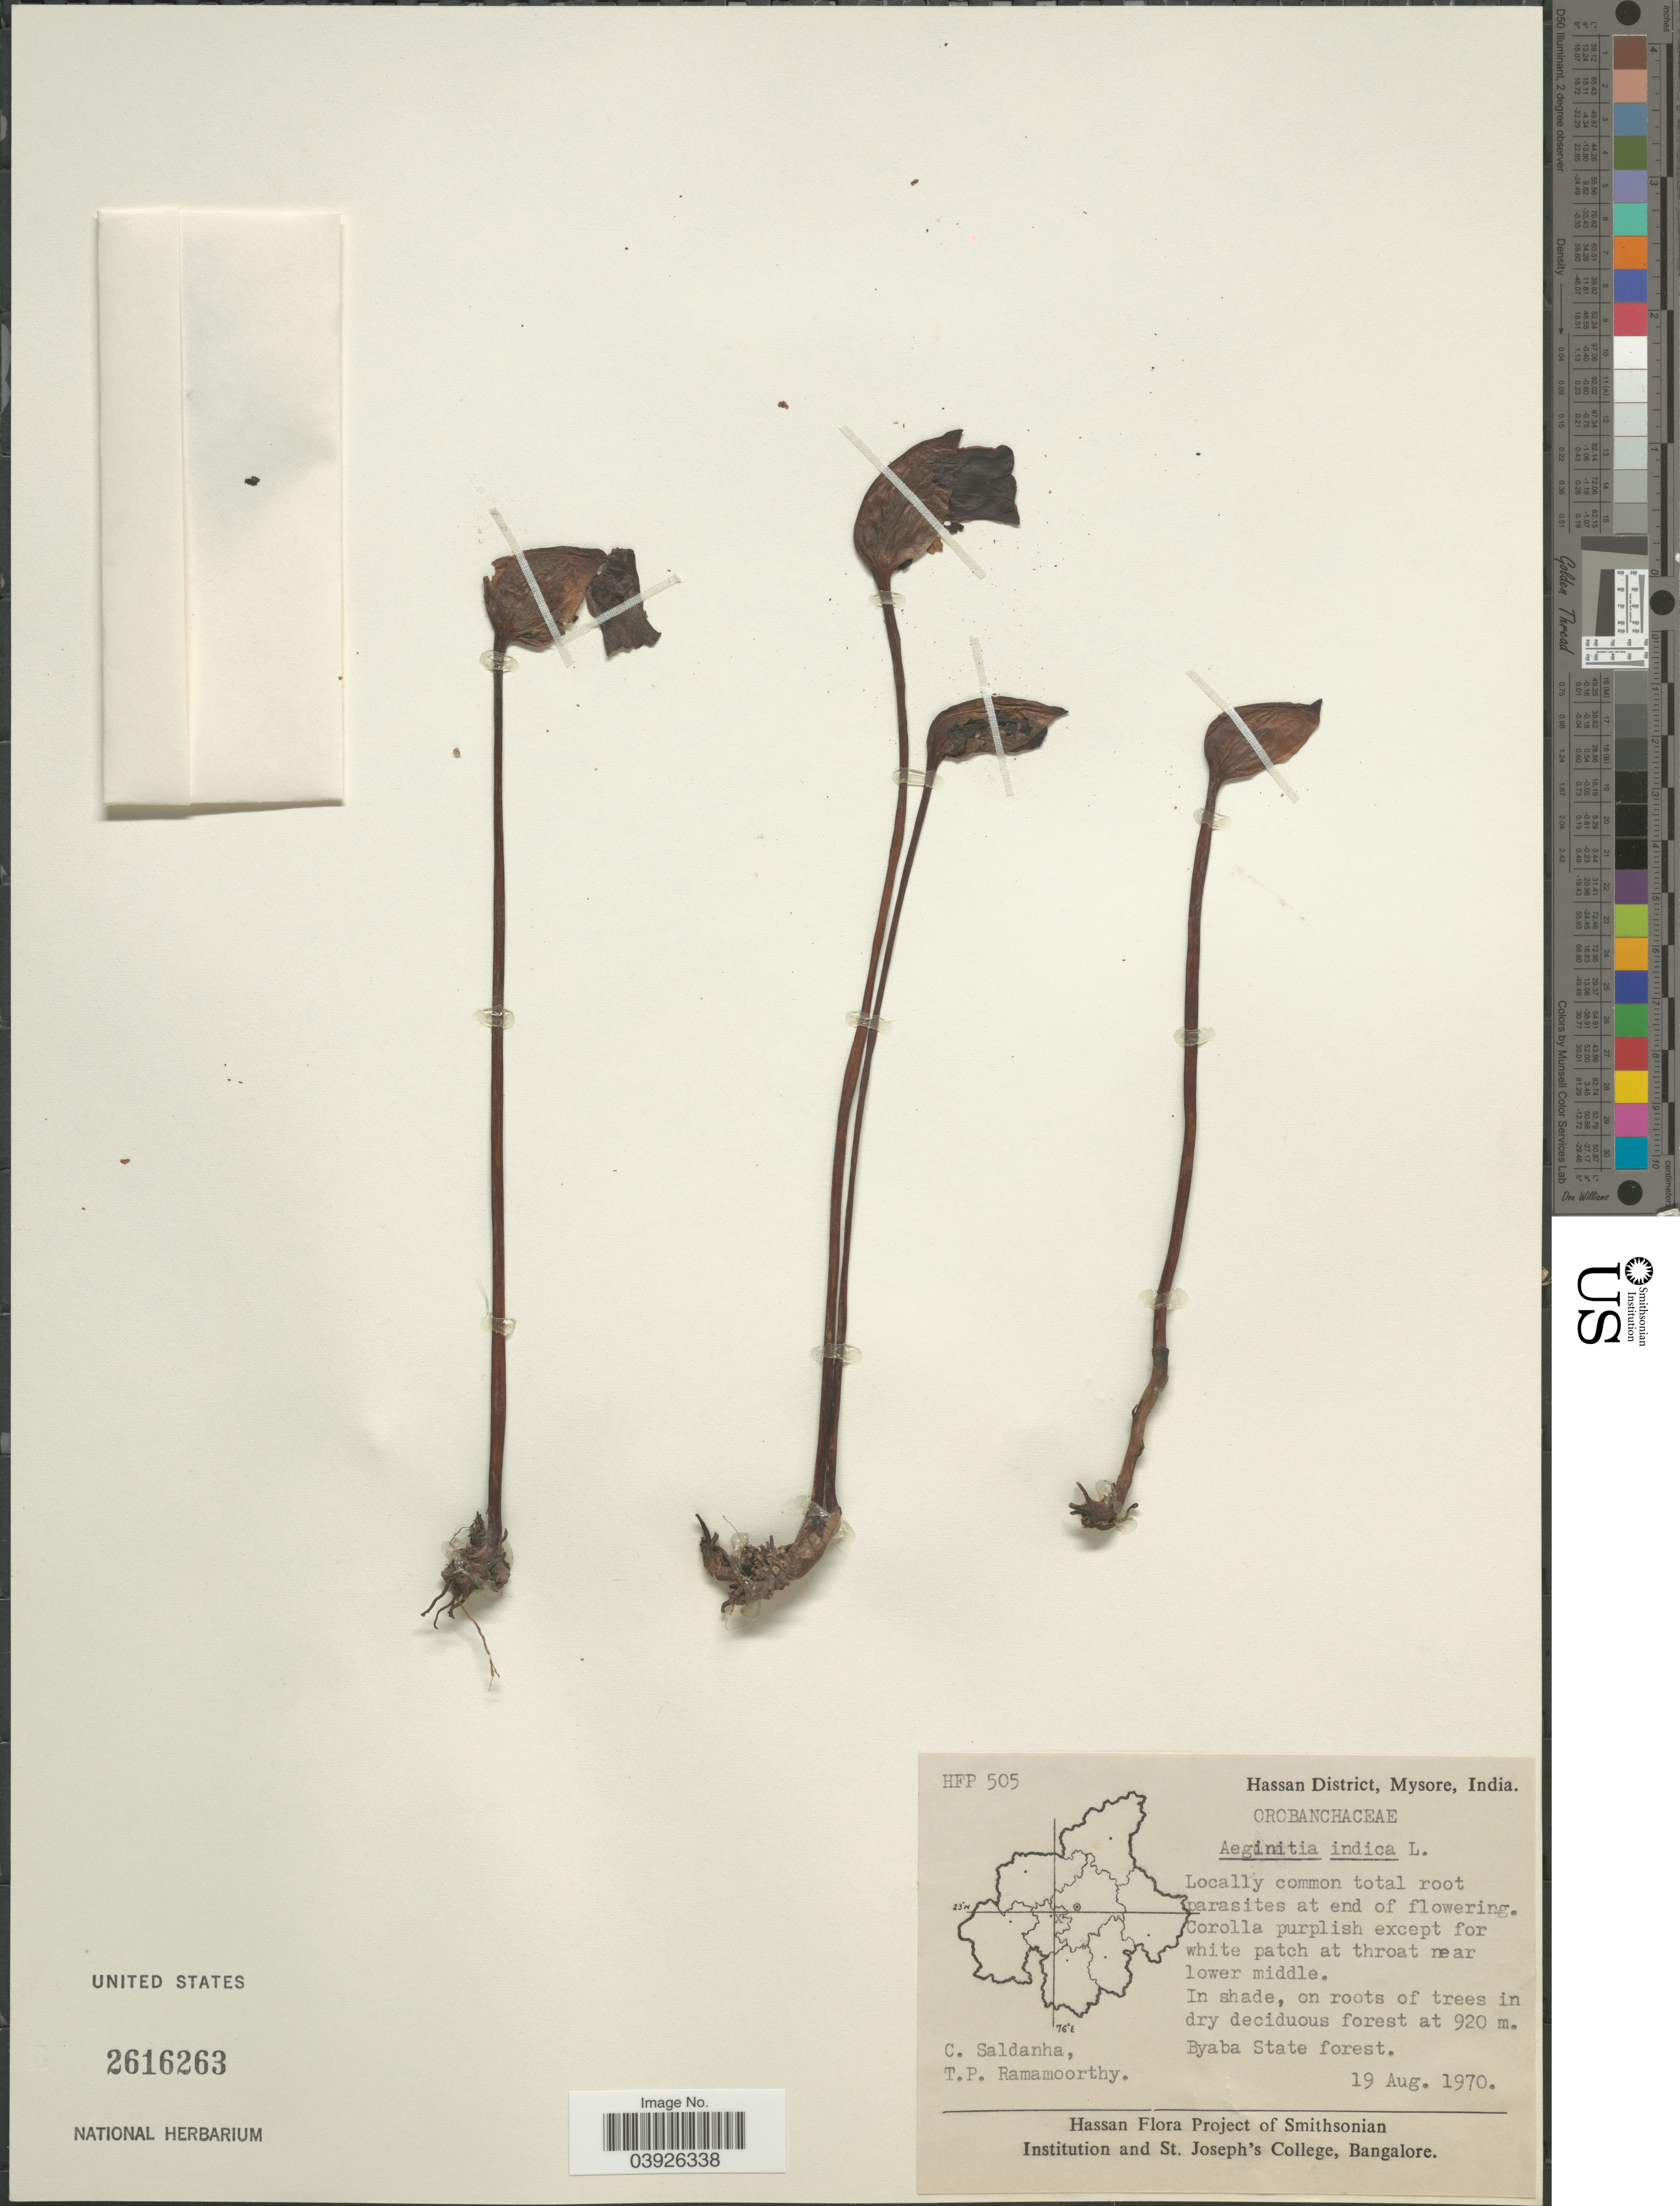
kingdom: Plantae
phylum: Tracheophyta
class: Magnoliopsida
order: Lamiales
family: Orobanchaceae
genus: Aeginetia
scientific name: Aeginetia indica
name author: L.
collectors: C. Saldanha & T. P. Ramamoorthy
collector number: HFP 505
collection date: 1970-08-19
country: India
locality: Hassan District, Mysore. Byaba State forest.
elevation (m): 920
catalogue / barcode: US 2616263